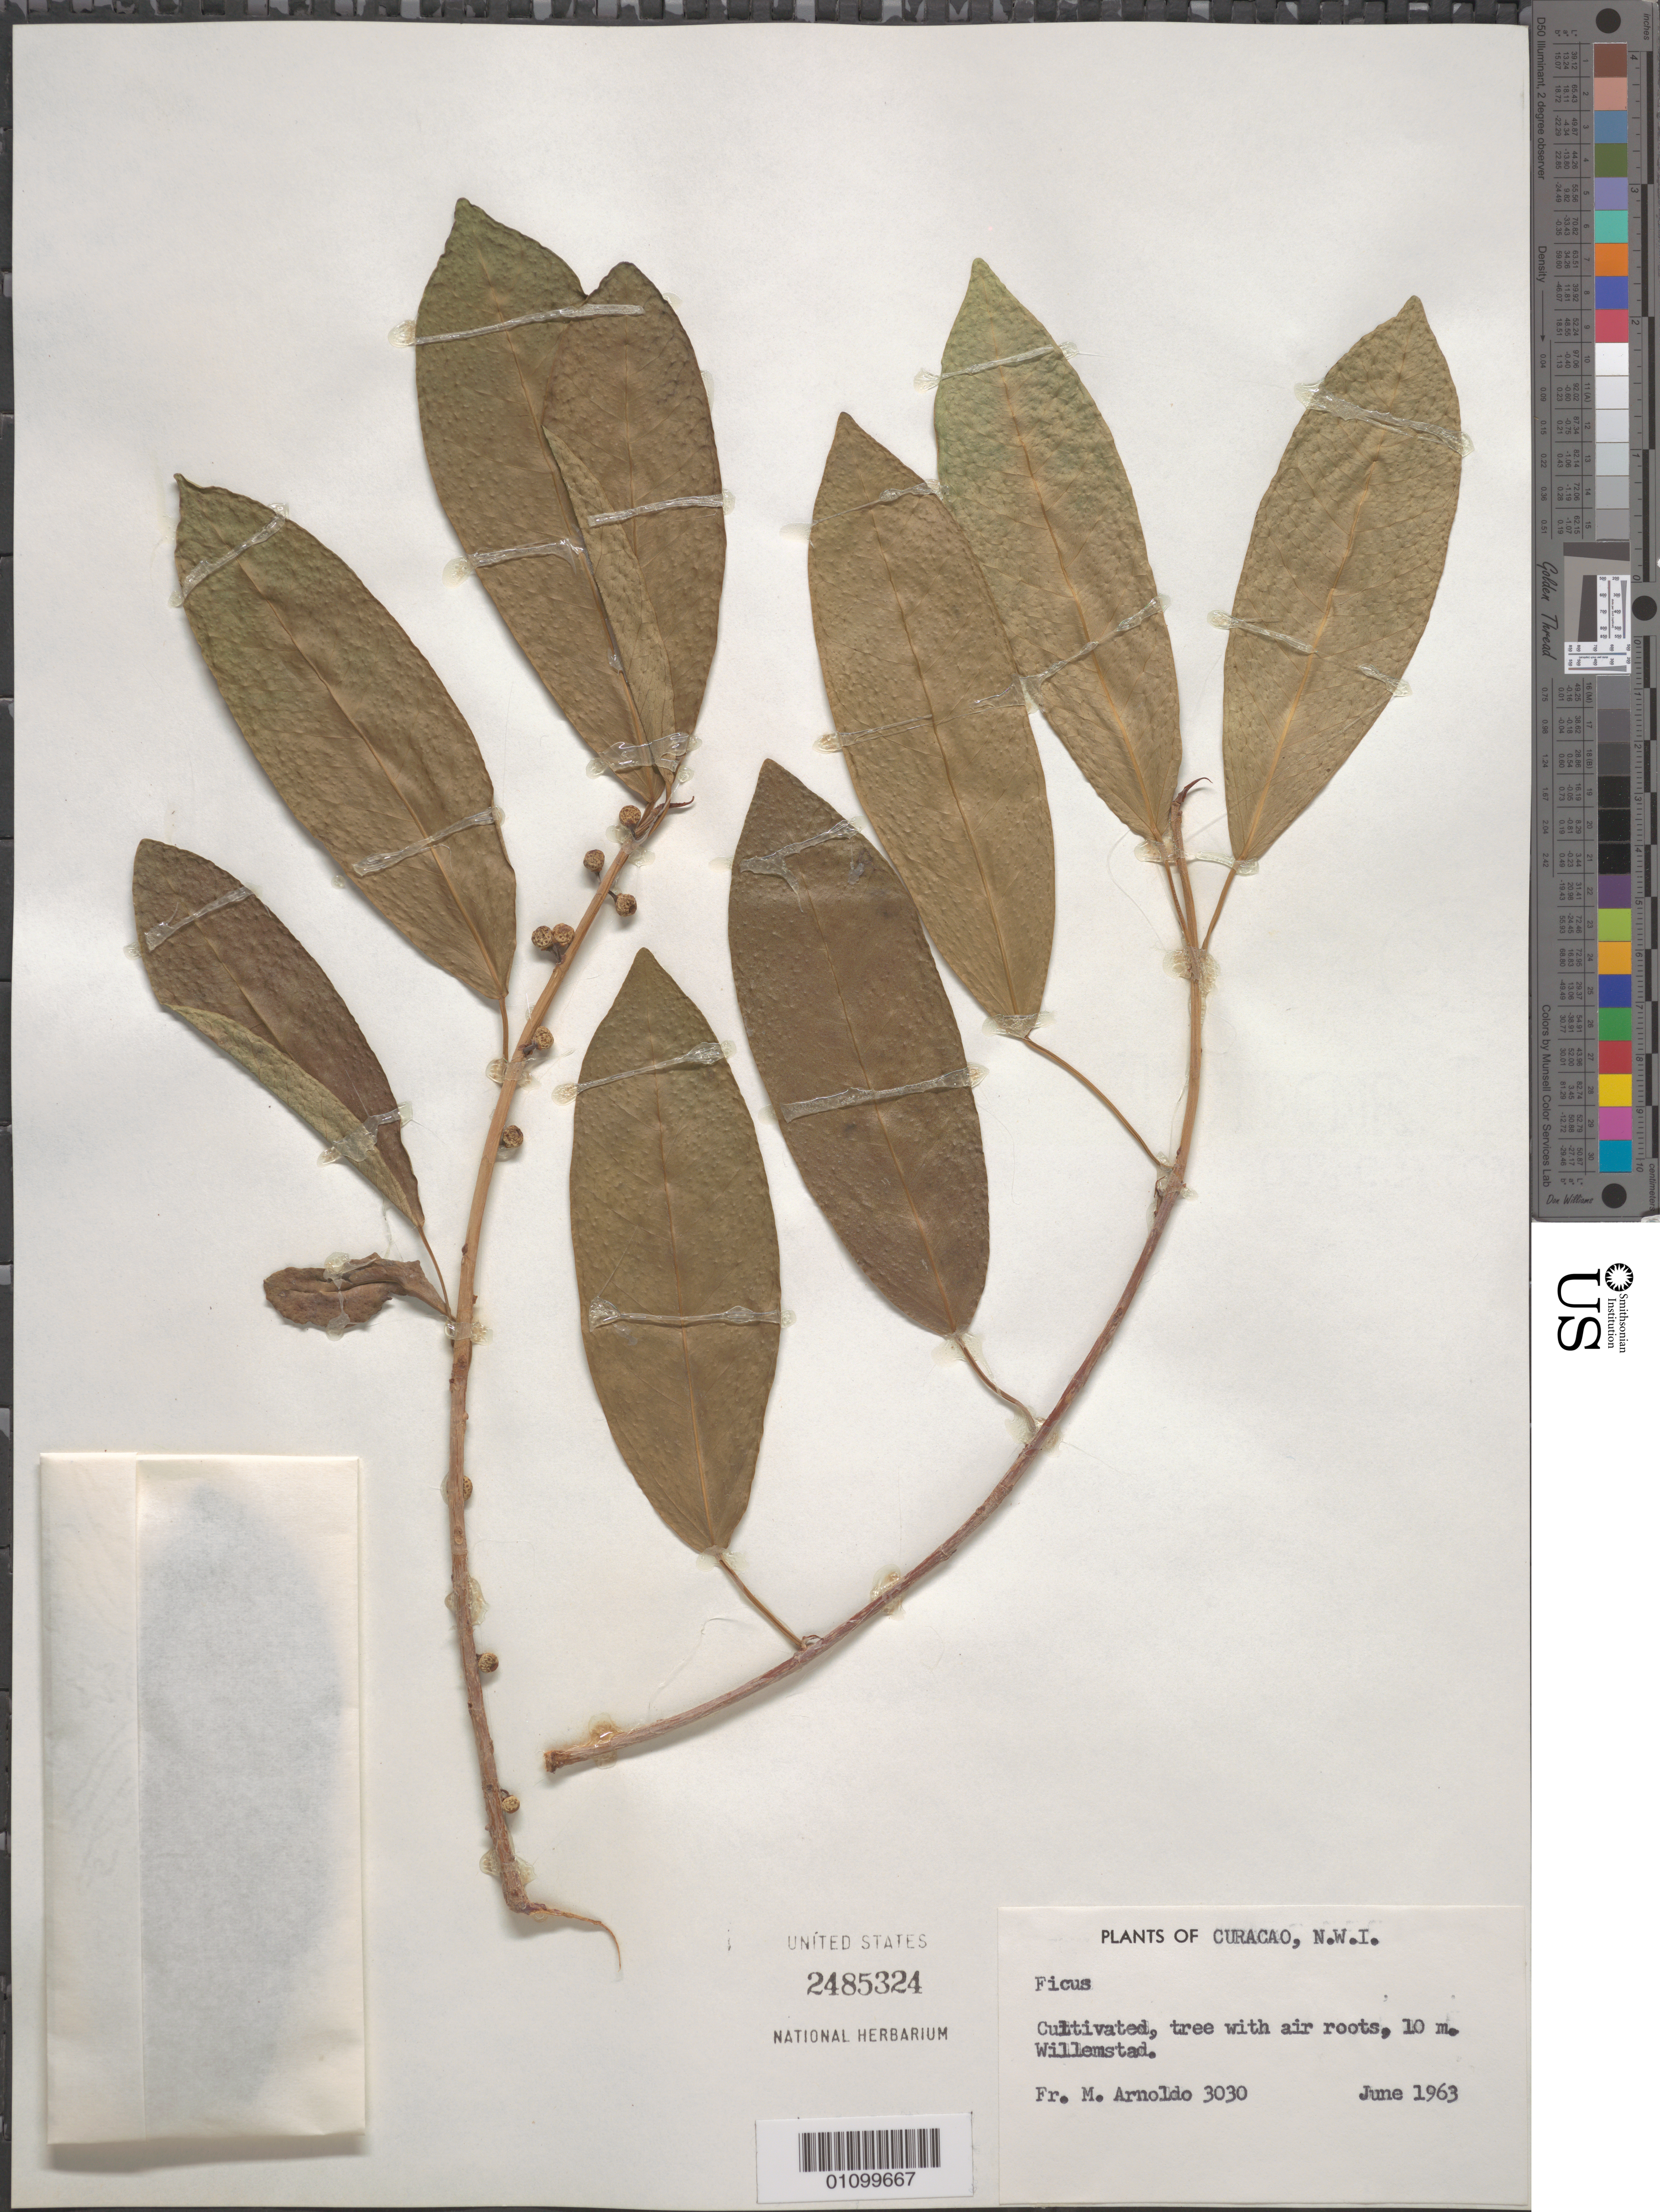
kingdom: Plantae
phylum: Tracheophyta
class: Magnoliopsida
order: Rosales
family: Moraceae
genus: Ficus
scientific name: Ficus sp.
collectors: N. Arnoldo-Broeders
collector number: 3030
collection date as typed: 01 Jun 1963 to 30 Jun 1963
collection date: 1963-06-01/1963-06-30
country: Curaçao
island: Curaçao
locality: Willemstad.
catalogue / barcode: US 2485324